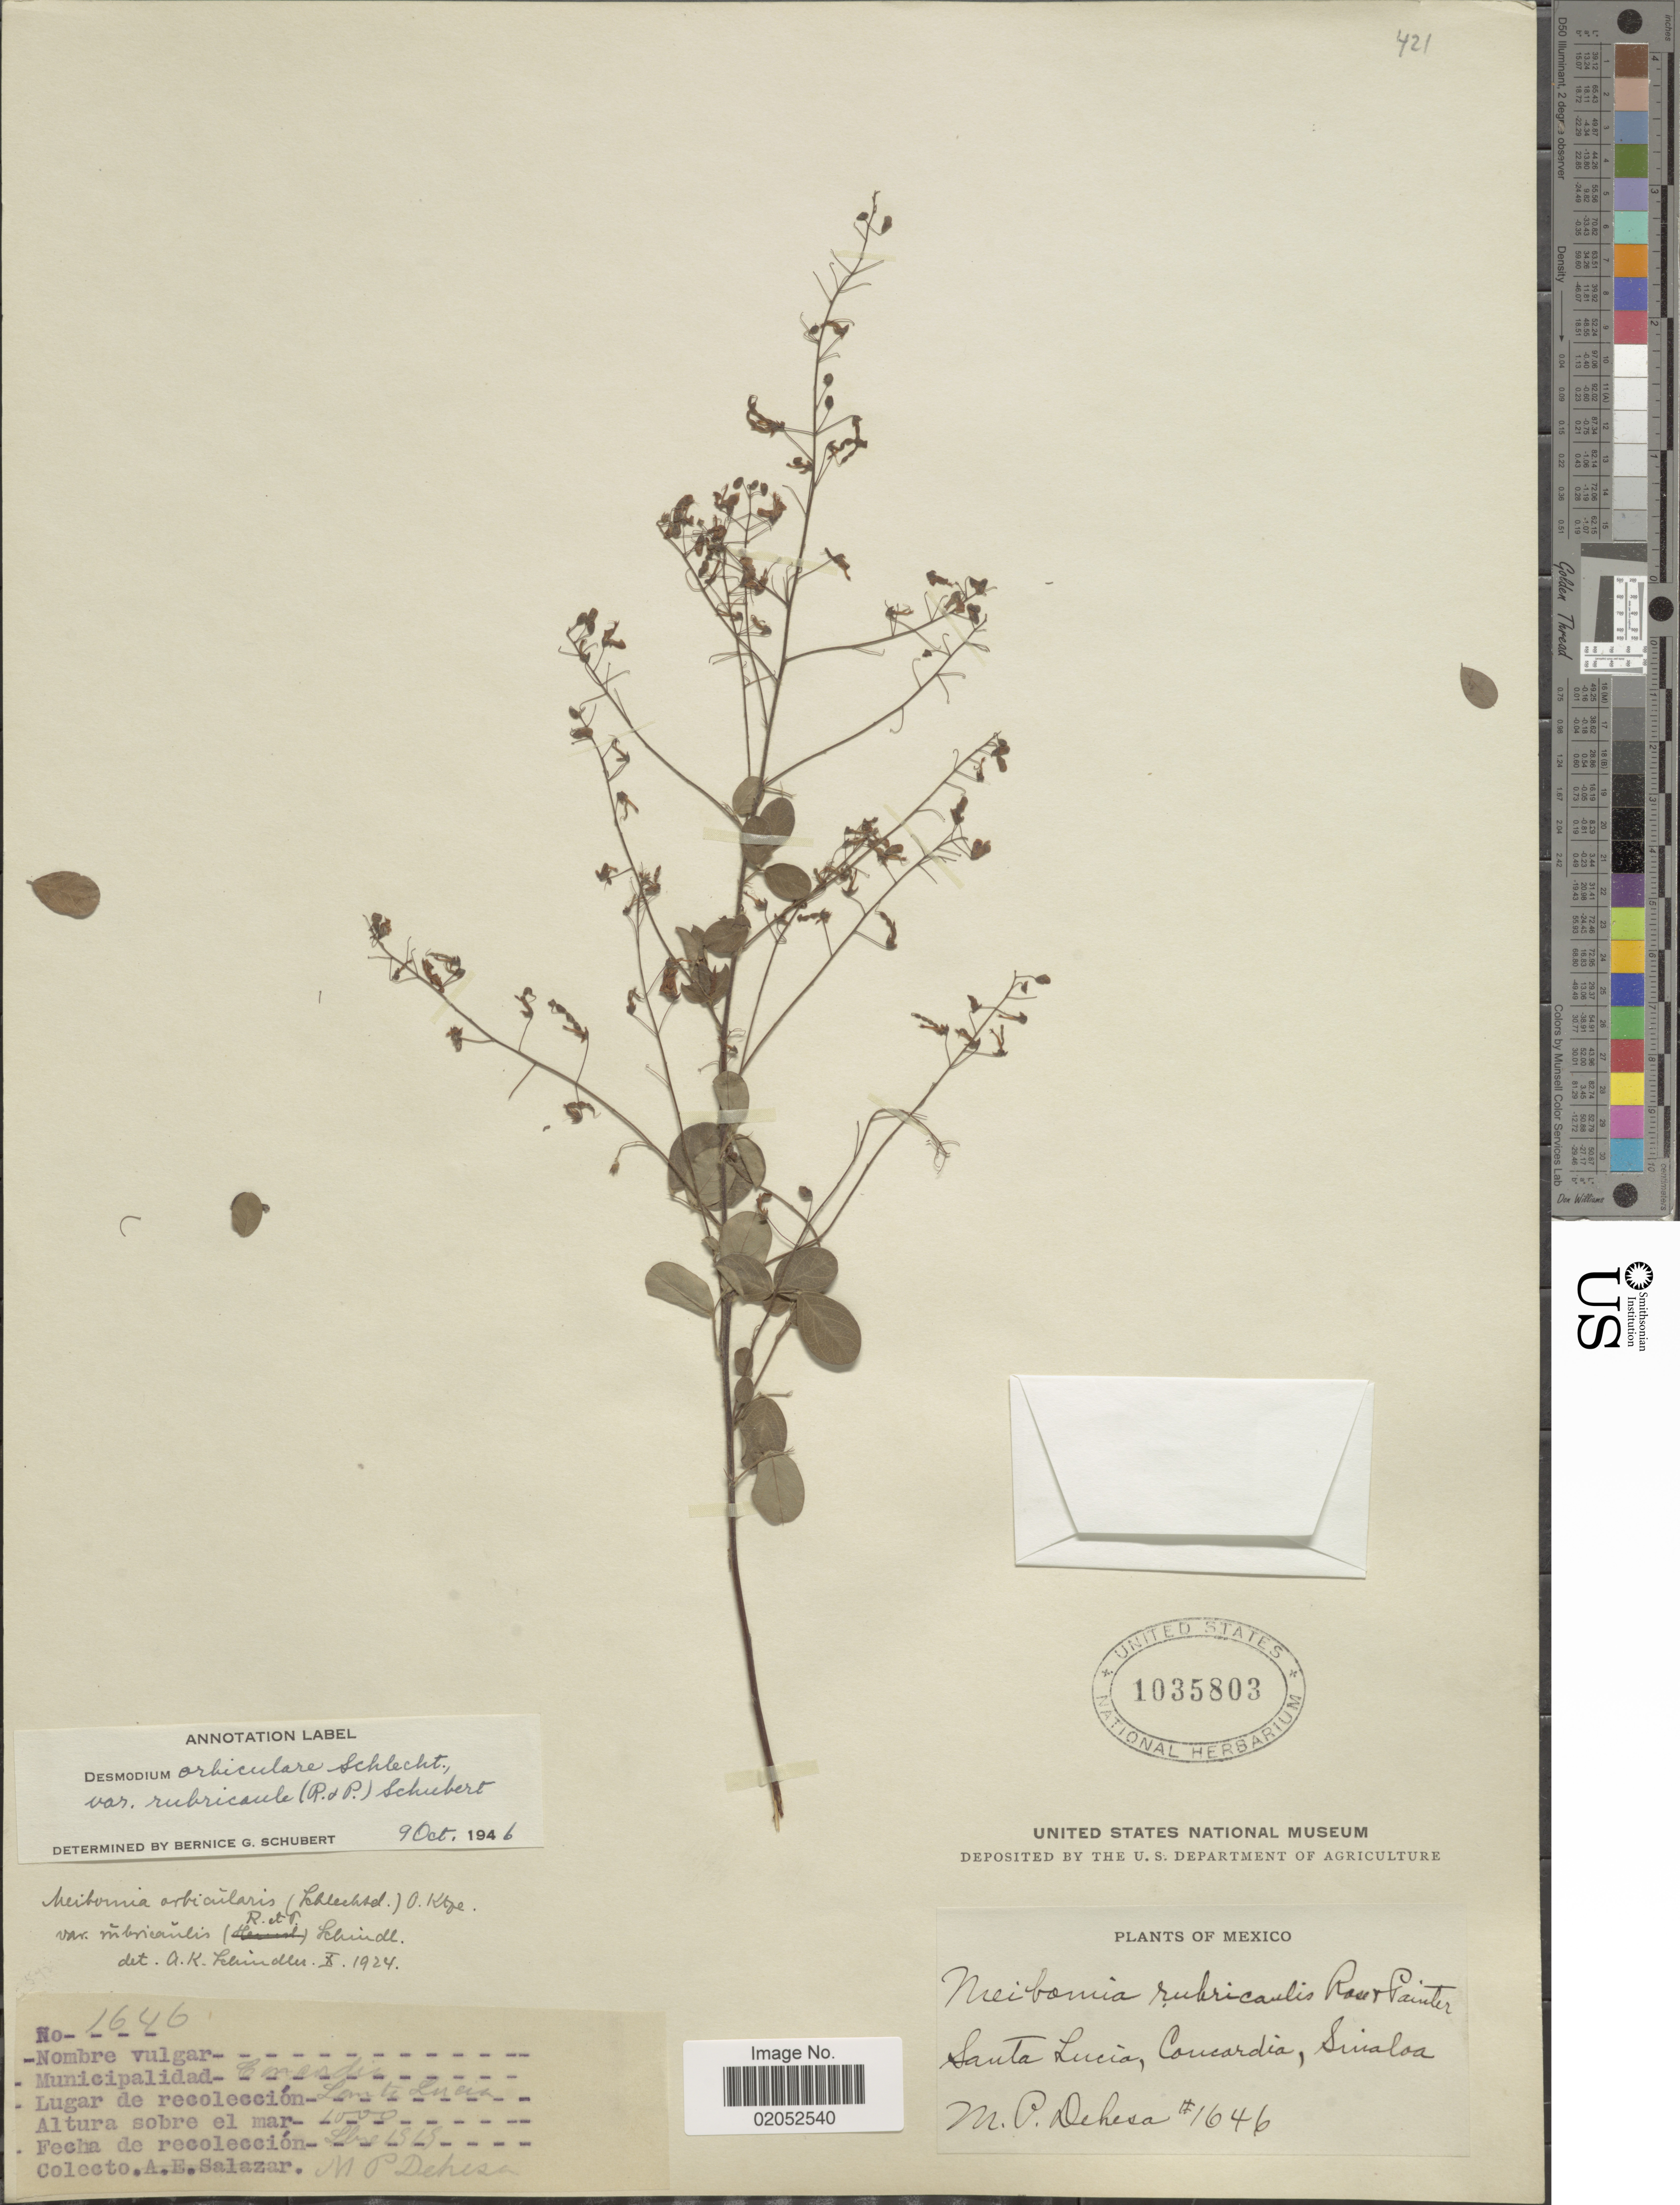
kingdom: Plantae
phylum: Tracheophyta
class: Magnoliopsida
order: Fabales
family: Fabaceae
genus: Desmodium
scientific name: Desmodium orbiculare var. rubricaule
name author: Schltdl.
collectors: M. Dehesa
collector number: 1646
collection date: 1919-10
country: Mexico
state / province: Sinaloa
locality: Concordia, Santa Lucia, Sinaloa.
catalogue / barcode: US 1035803